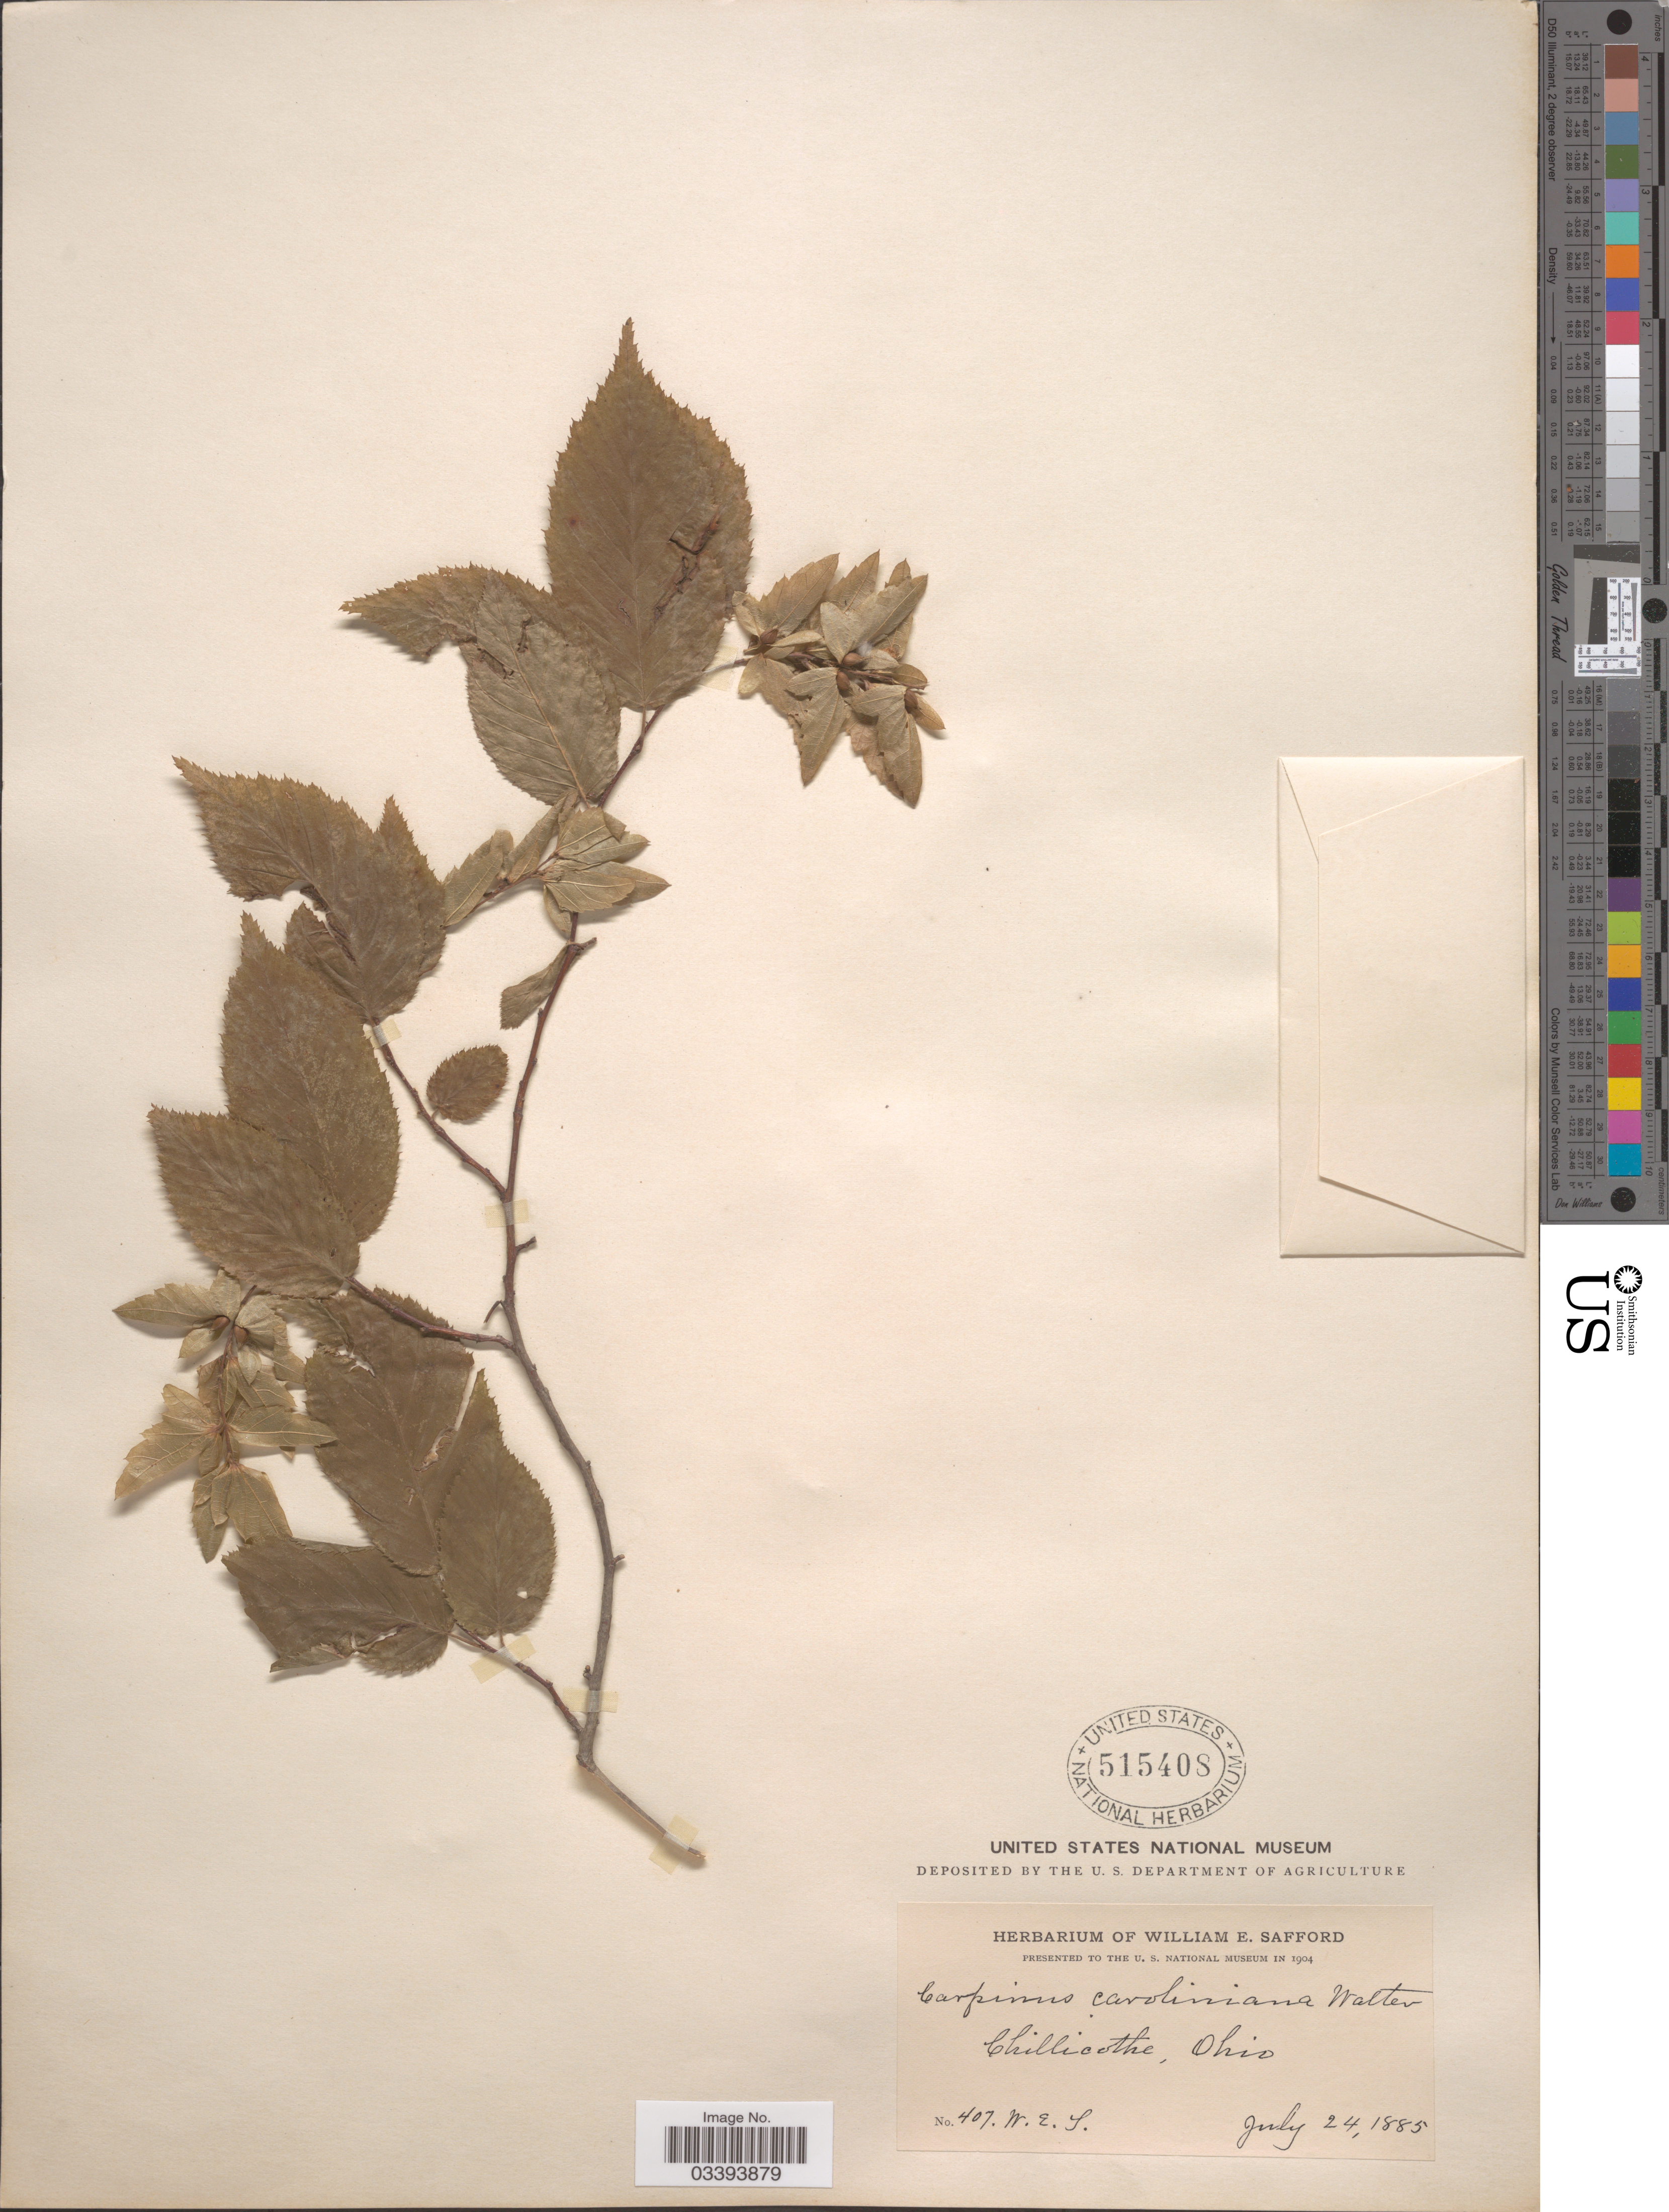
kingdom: Plantae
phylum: Tracheophyta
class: Magnoliopsida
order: Fagales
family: Betulaceae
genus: Carpinus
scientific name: Carpinus caroliniana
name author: Walter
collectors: W. E. Safford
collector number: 407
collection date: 1885-07-24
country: United States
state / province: Ohio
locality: Chillicothe.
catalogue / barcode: US 515408